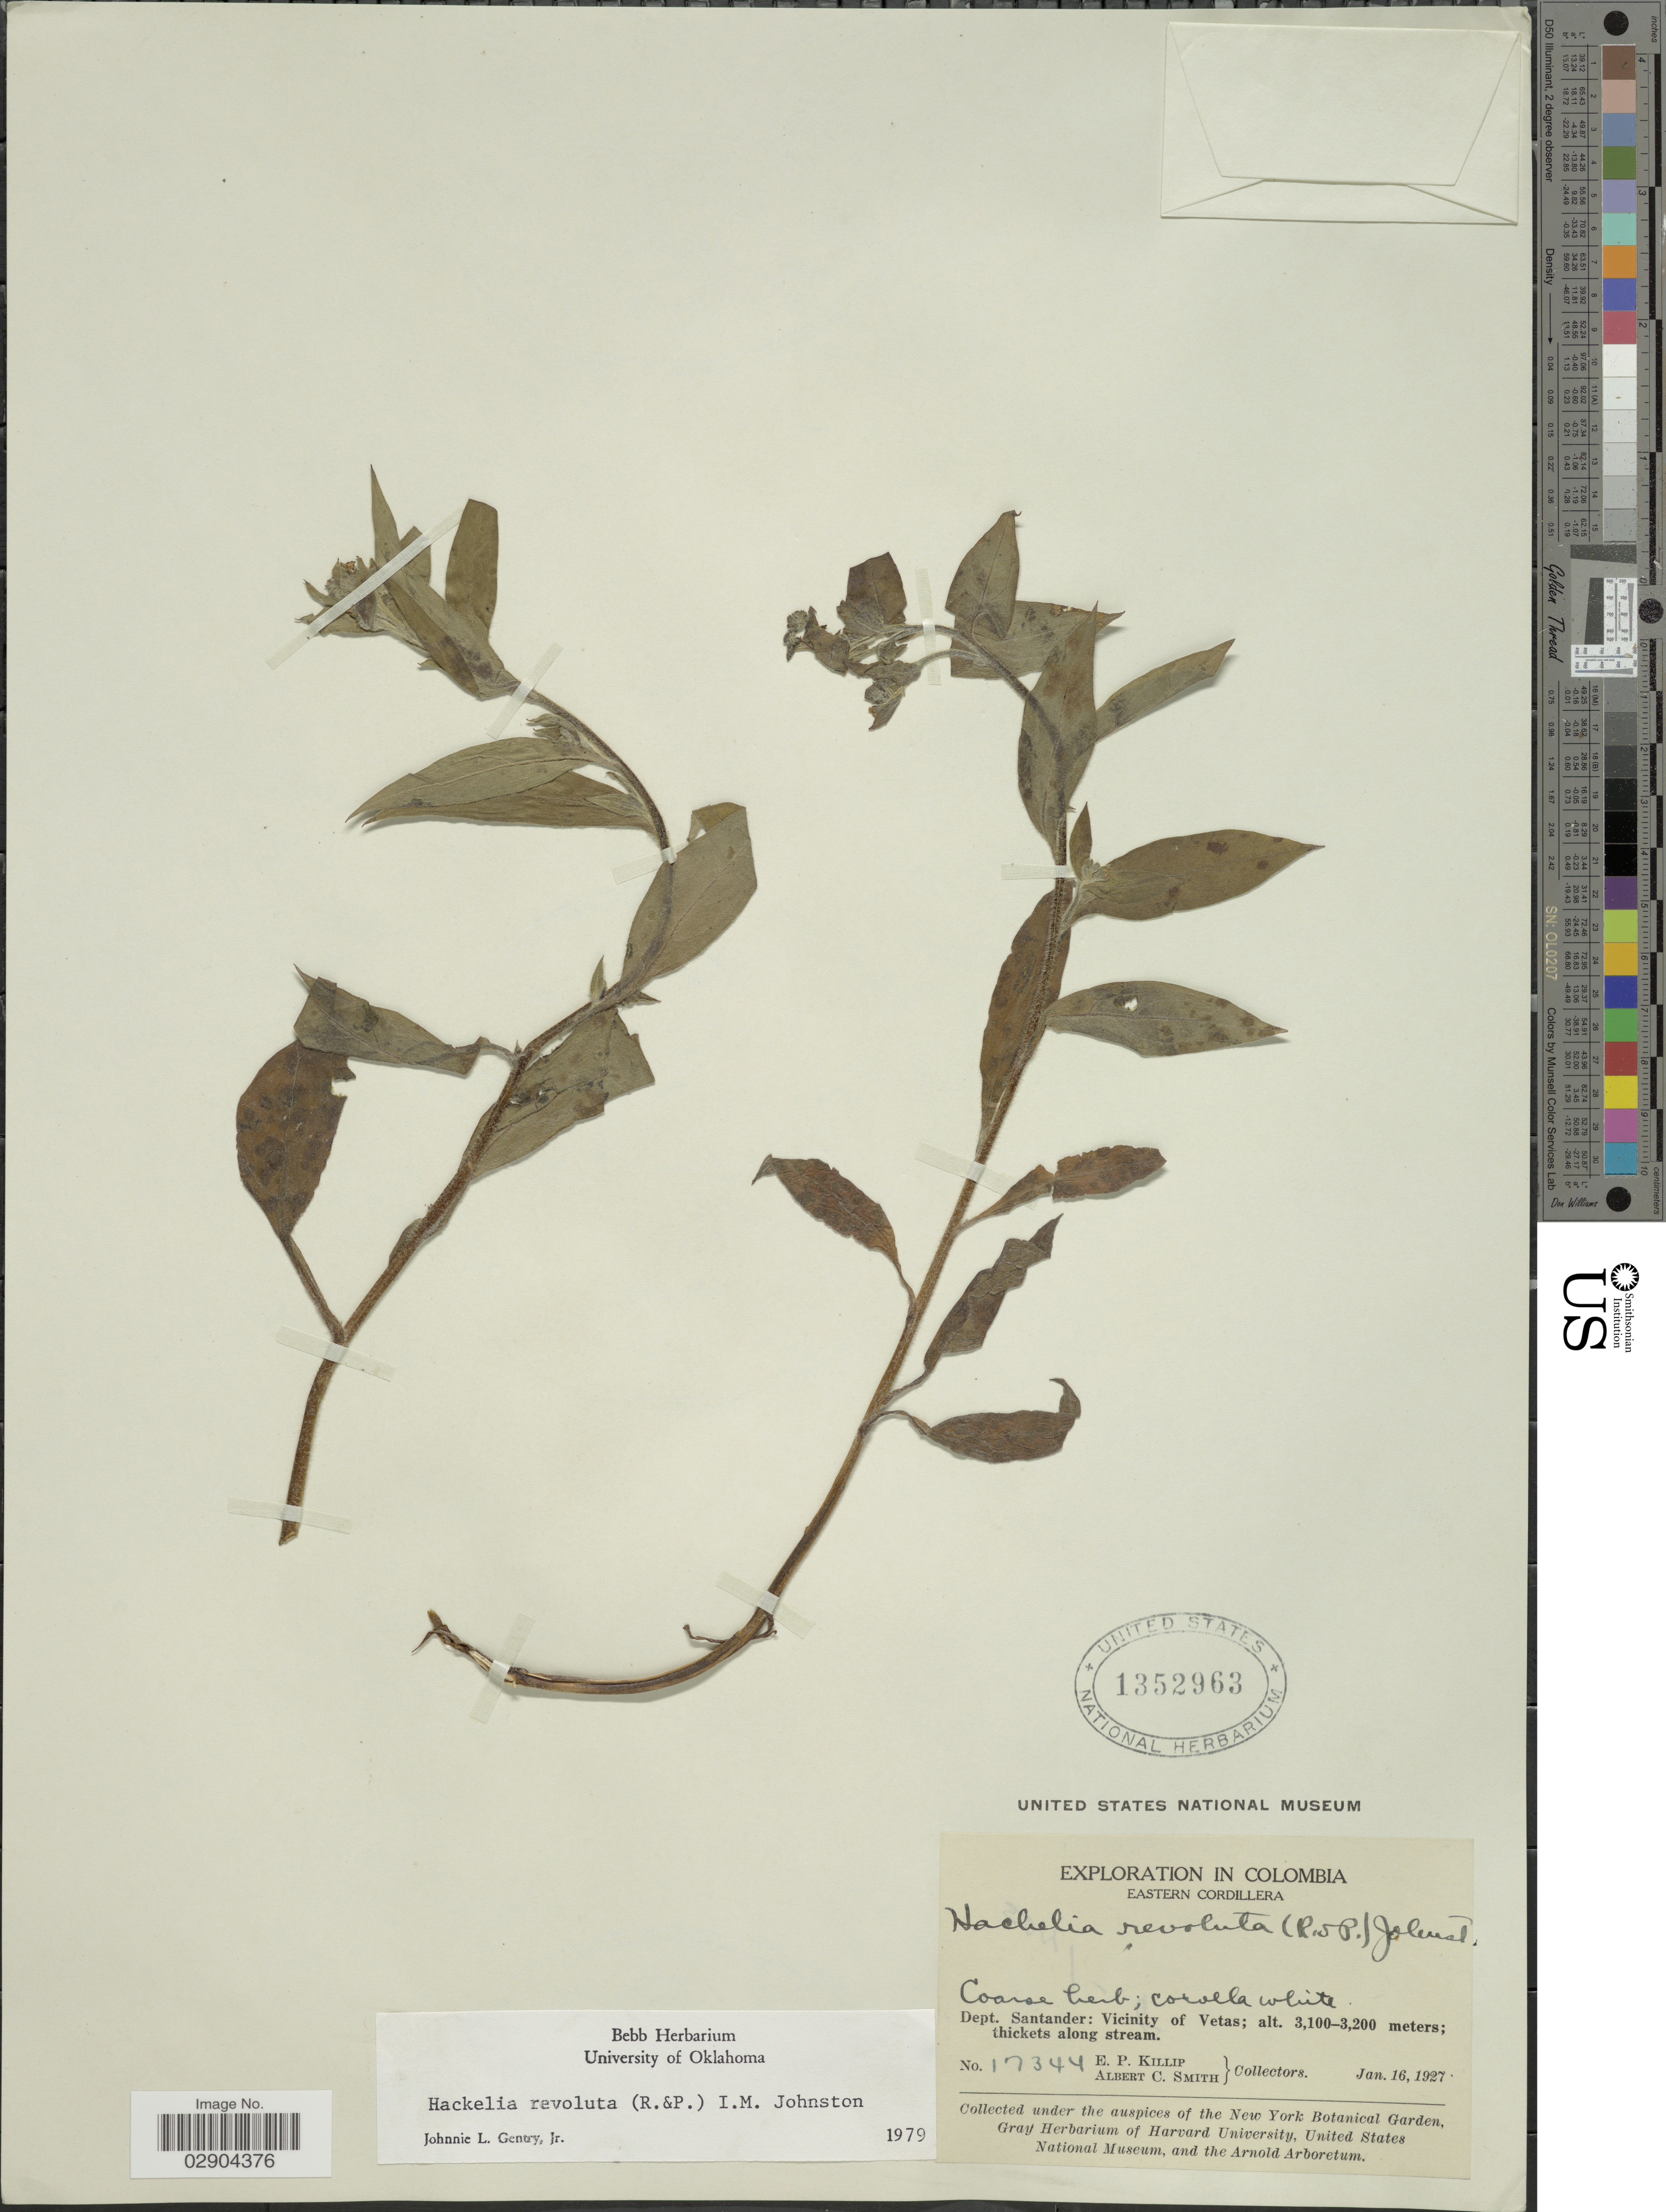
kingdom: Plantae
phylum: Tracheophyta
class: Magnoliopsida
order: Boraginales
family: Boraginaceae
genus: Hackelia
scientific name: Hackelia revoluta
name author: (Ruiz & Pav.) I.M. Johnst.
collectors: E. P. Killip & A. C. Smith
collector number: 17344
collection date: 1927-01-16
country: Colombia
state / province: Santander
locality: Eastern Cordillera. Dept. Santander: Vicinity of Vetas.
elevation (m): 3100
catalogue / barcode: US 1352963